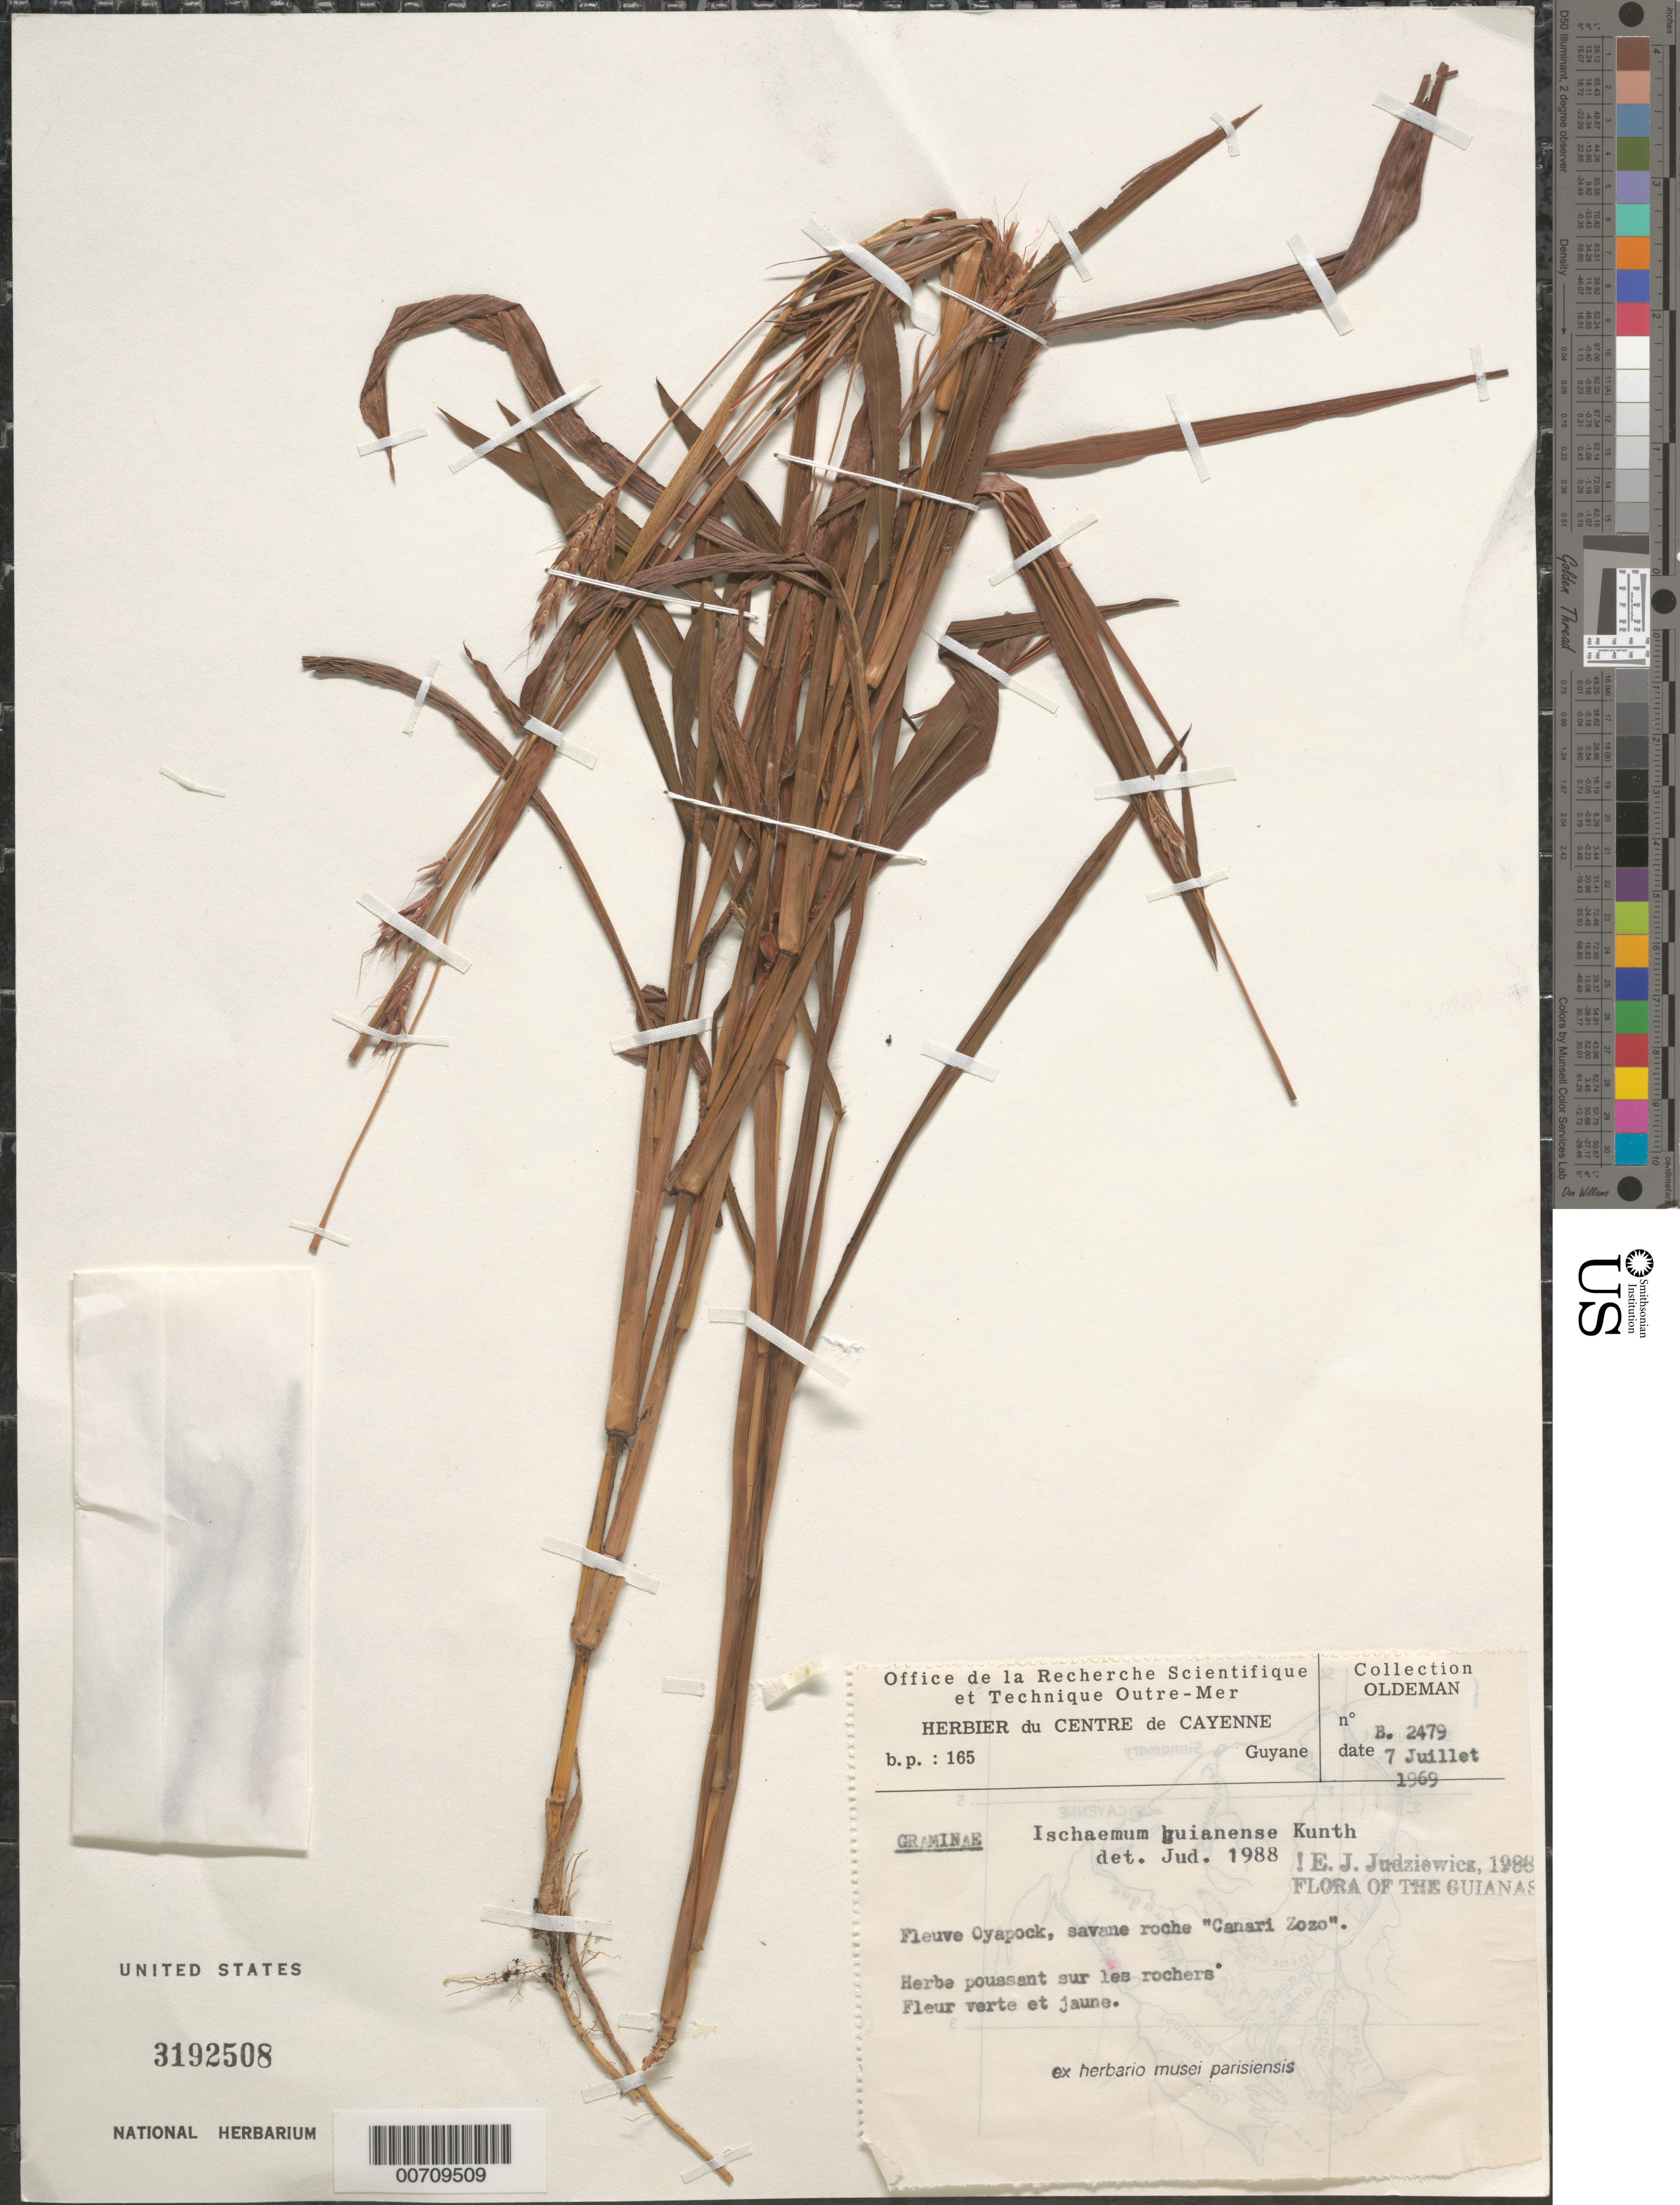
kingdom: Plantae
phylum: Tracheophyta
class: Liliopsida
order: Poales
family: Poaceae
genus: Ischaemum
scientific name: Ischaemum guianense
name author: Kunth ex Hack.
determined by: Judziewicz, E. J.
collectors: R. Oldeman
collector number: B 2479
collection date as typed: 7-Jul-69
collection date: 1969-07-07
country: French Guiana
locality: Fleuve Oyapock, savane roche "Canari Zozo"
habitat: Savane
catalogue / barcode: US 3192508